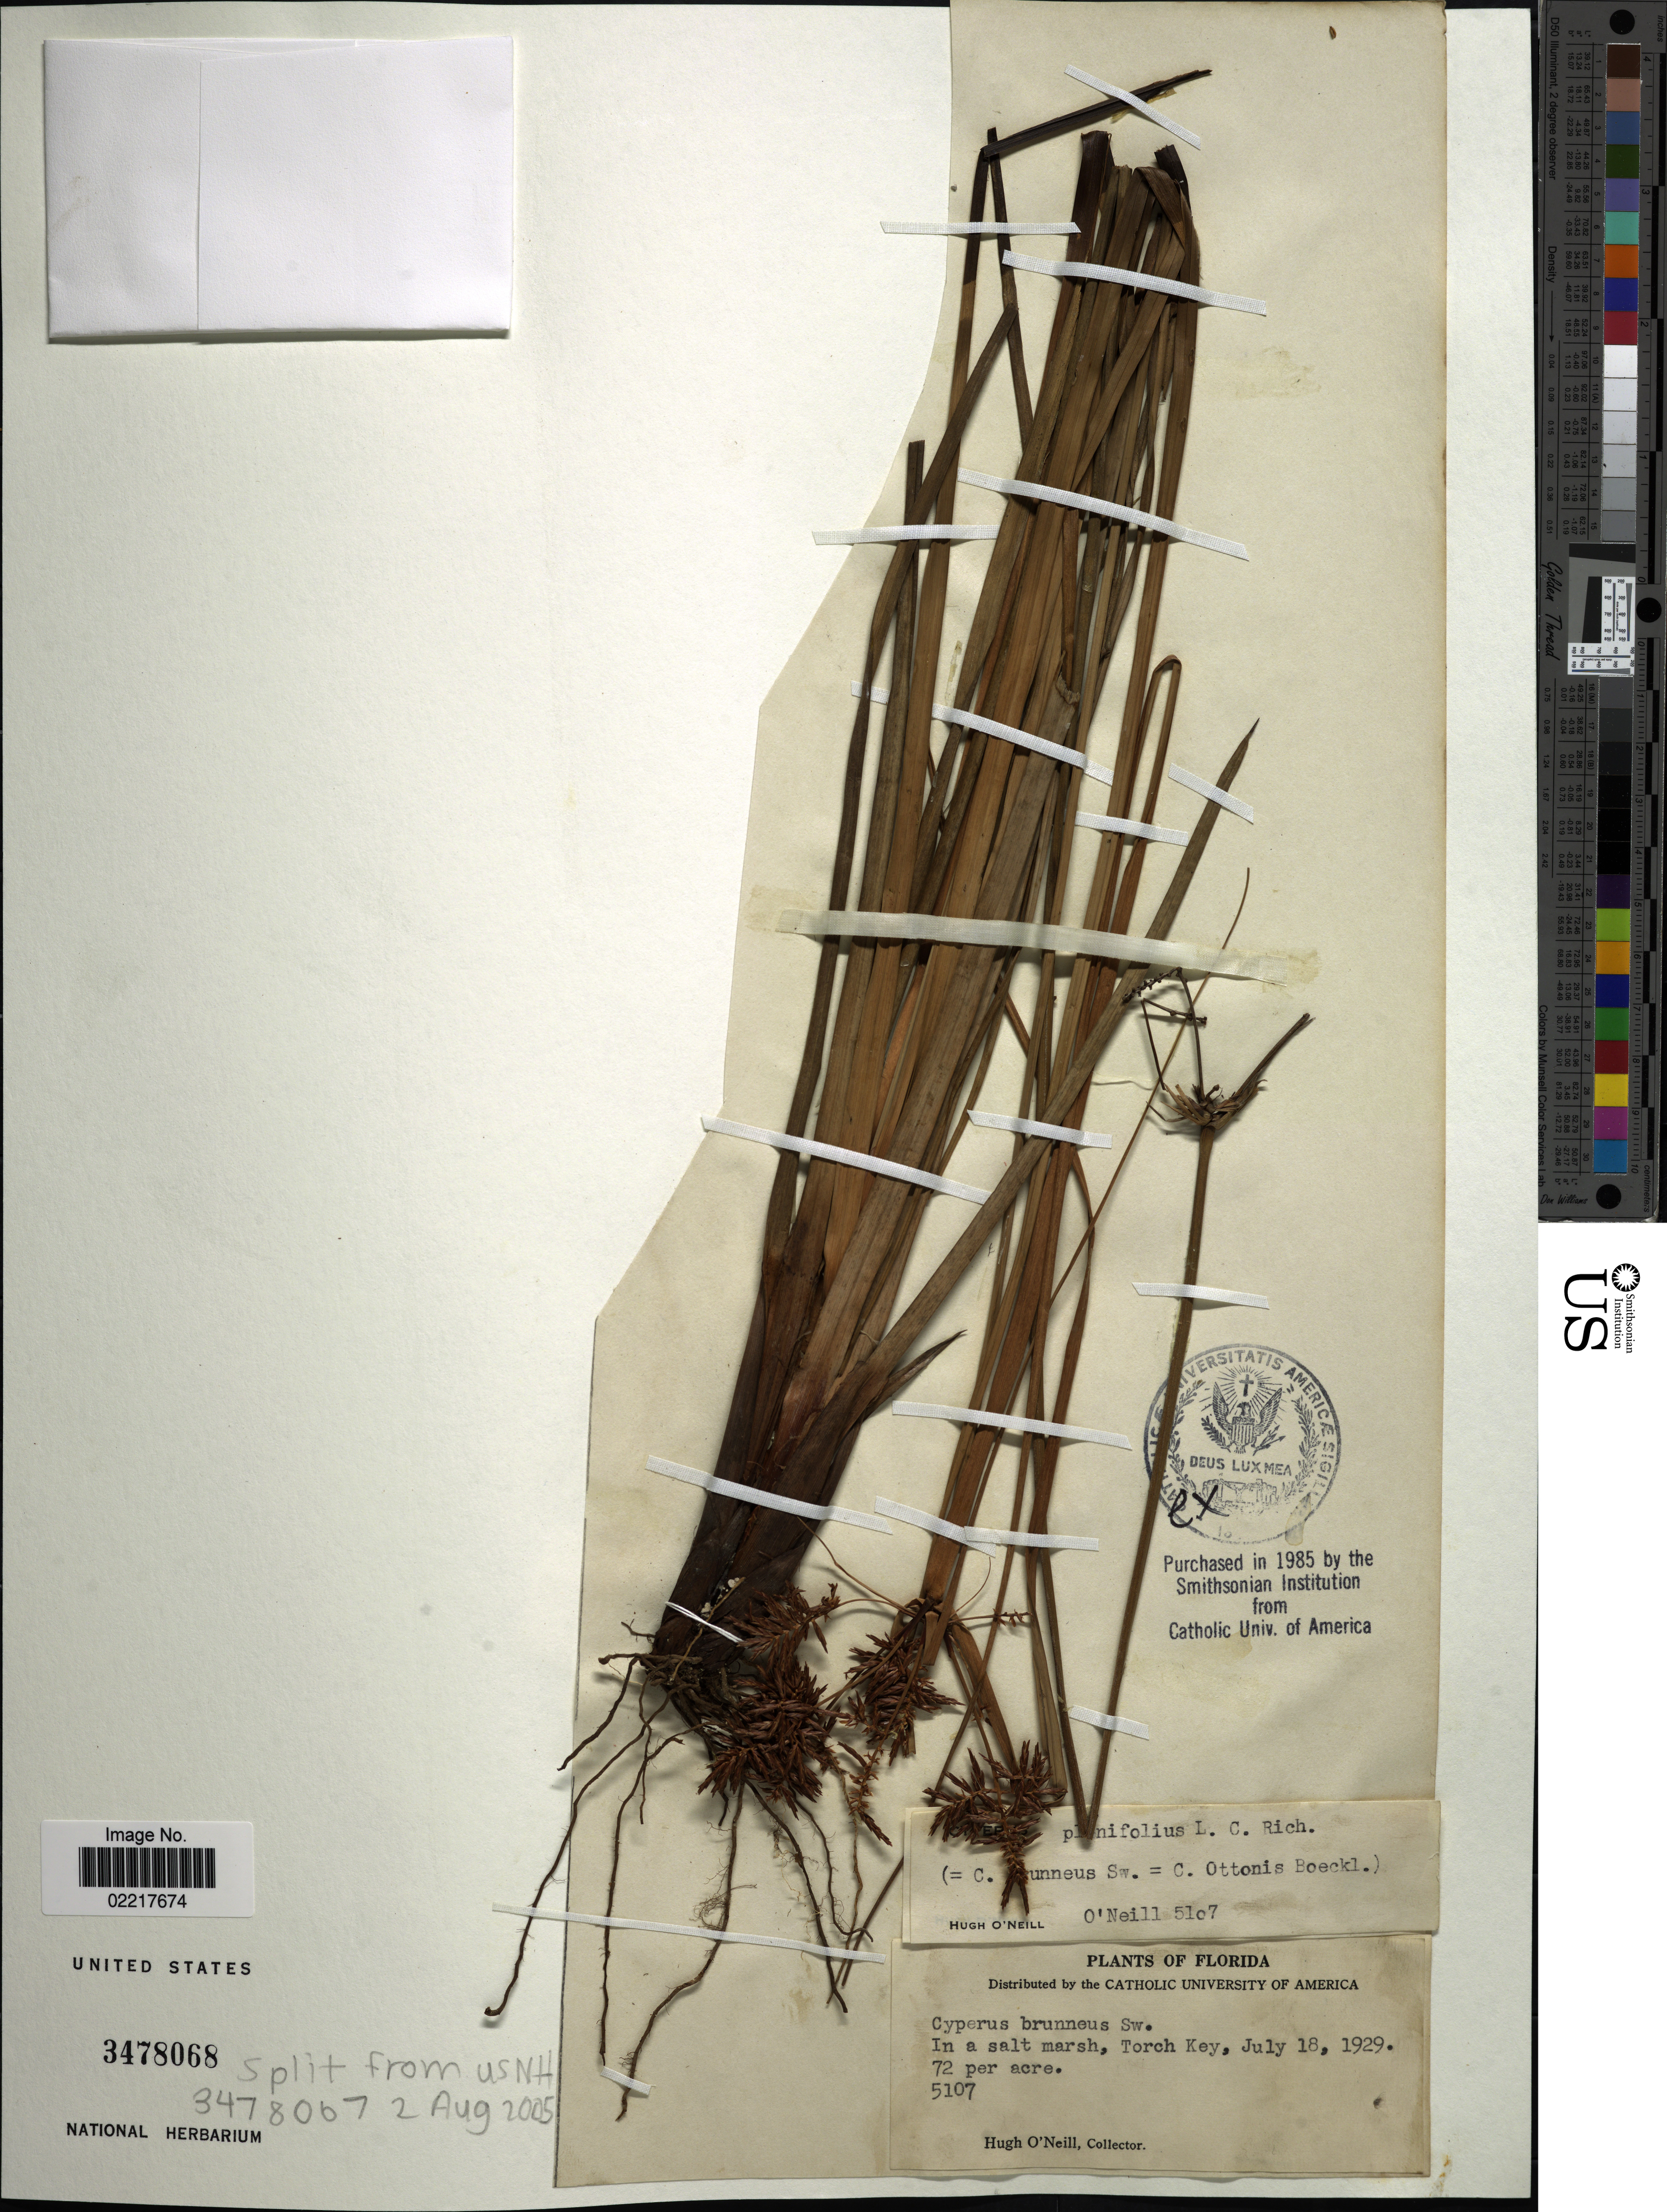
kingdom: Plantae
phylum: Tracheophyta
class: Liliopsida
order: Poales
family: Cyperaceae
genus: Cyperus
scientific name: Cyperus planifolius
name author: Rich.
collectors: H. O'Neill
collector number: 5107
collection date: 1929-07-18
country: United States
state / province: Florida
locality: Torch Key. 72 per acre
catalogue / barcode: US 3478068